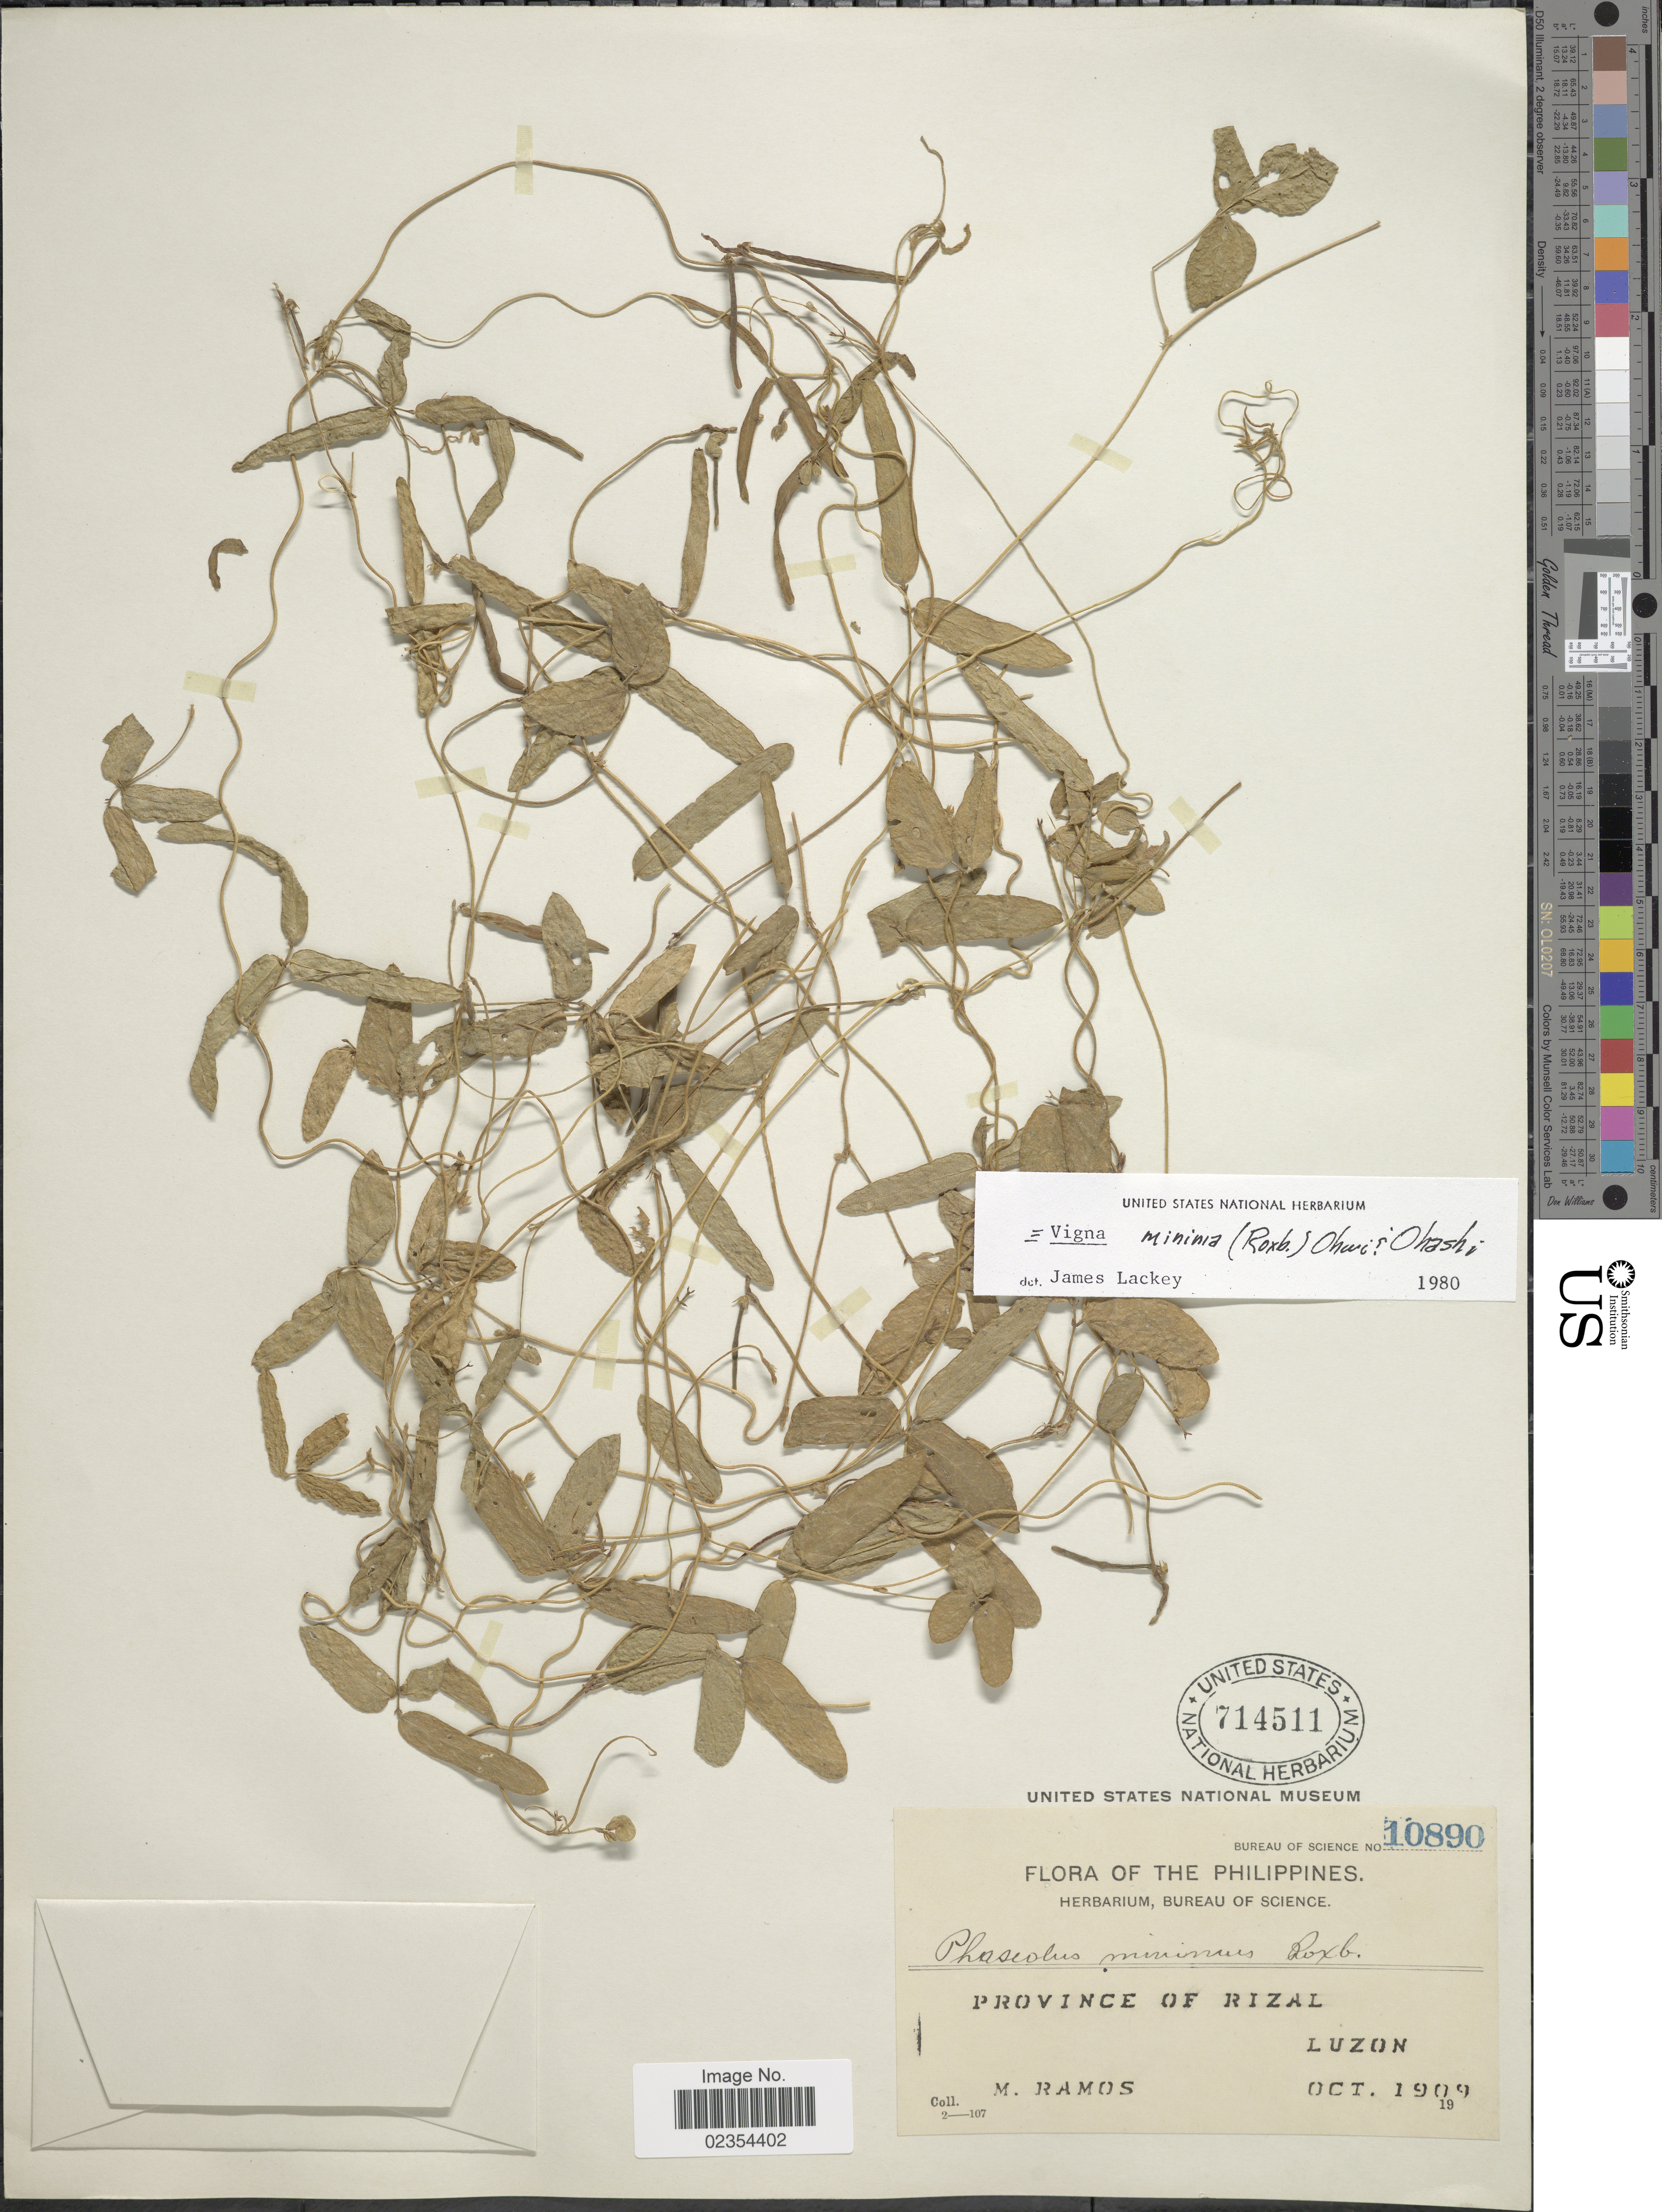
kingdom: Plantae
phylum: Tracheophyta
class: Magnoliopsida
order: Fabales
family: Fabaceae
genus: Vigna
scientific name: Vigna minima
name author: (Roxb.) Ohwi & H. Ohashi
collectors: M. Ramos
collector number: Bureau of Science 10890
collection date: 1909-10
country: Philippines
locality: Province of Rizal, Luzon.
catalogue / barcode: US 714511